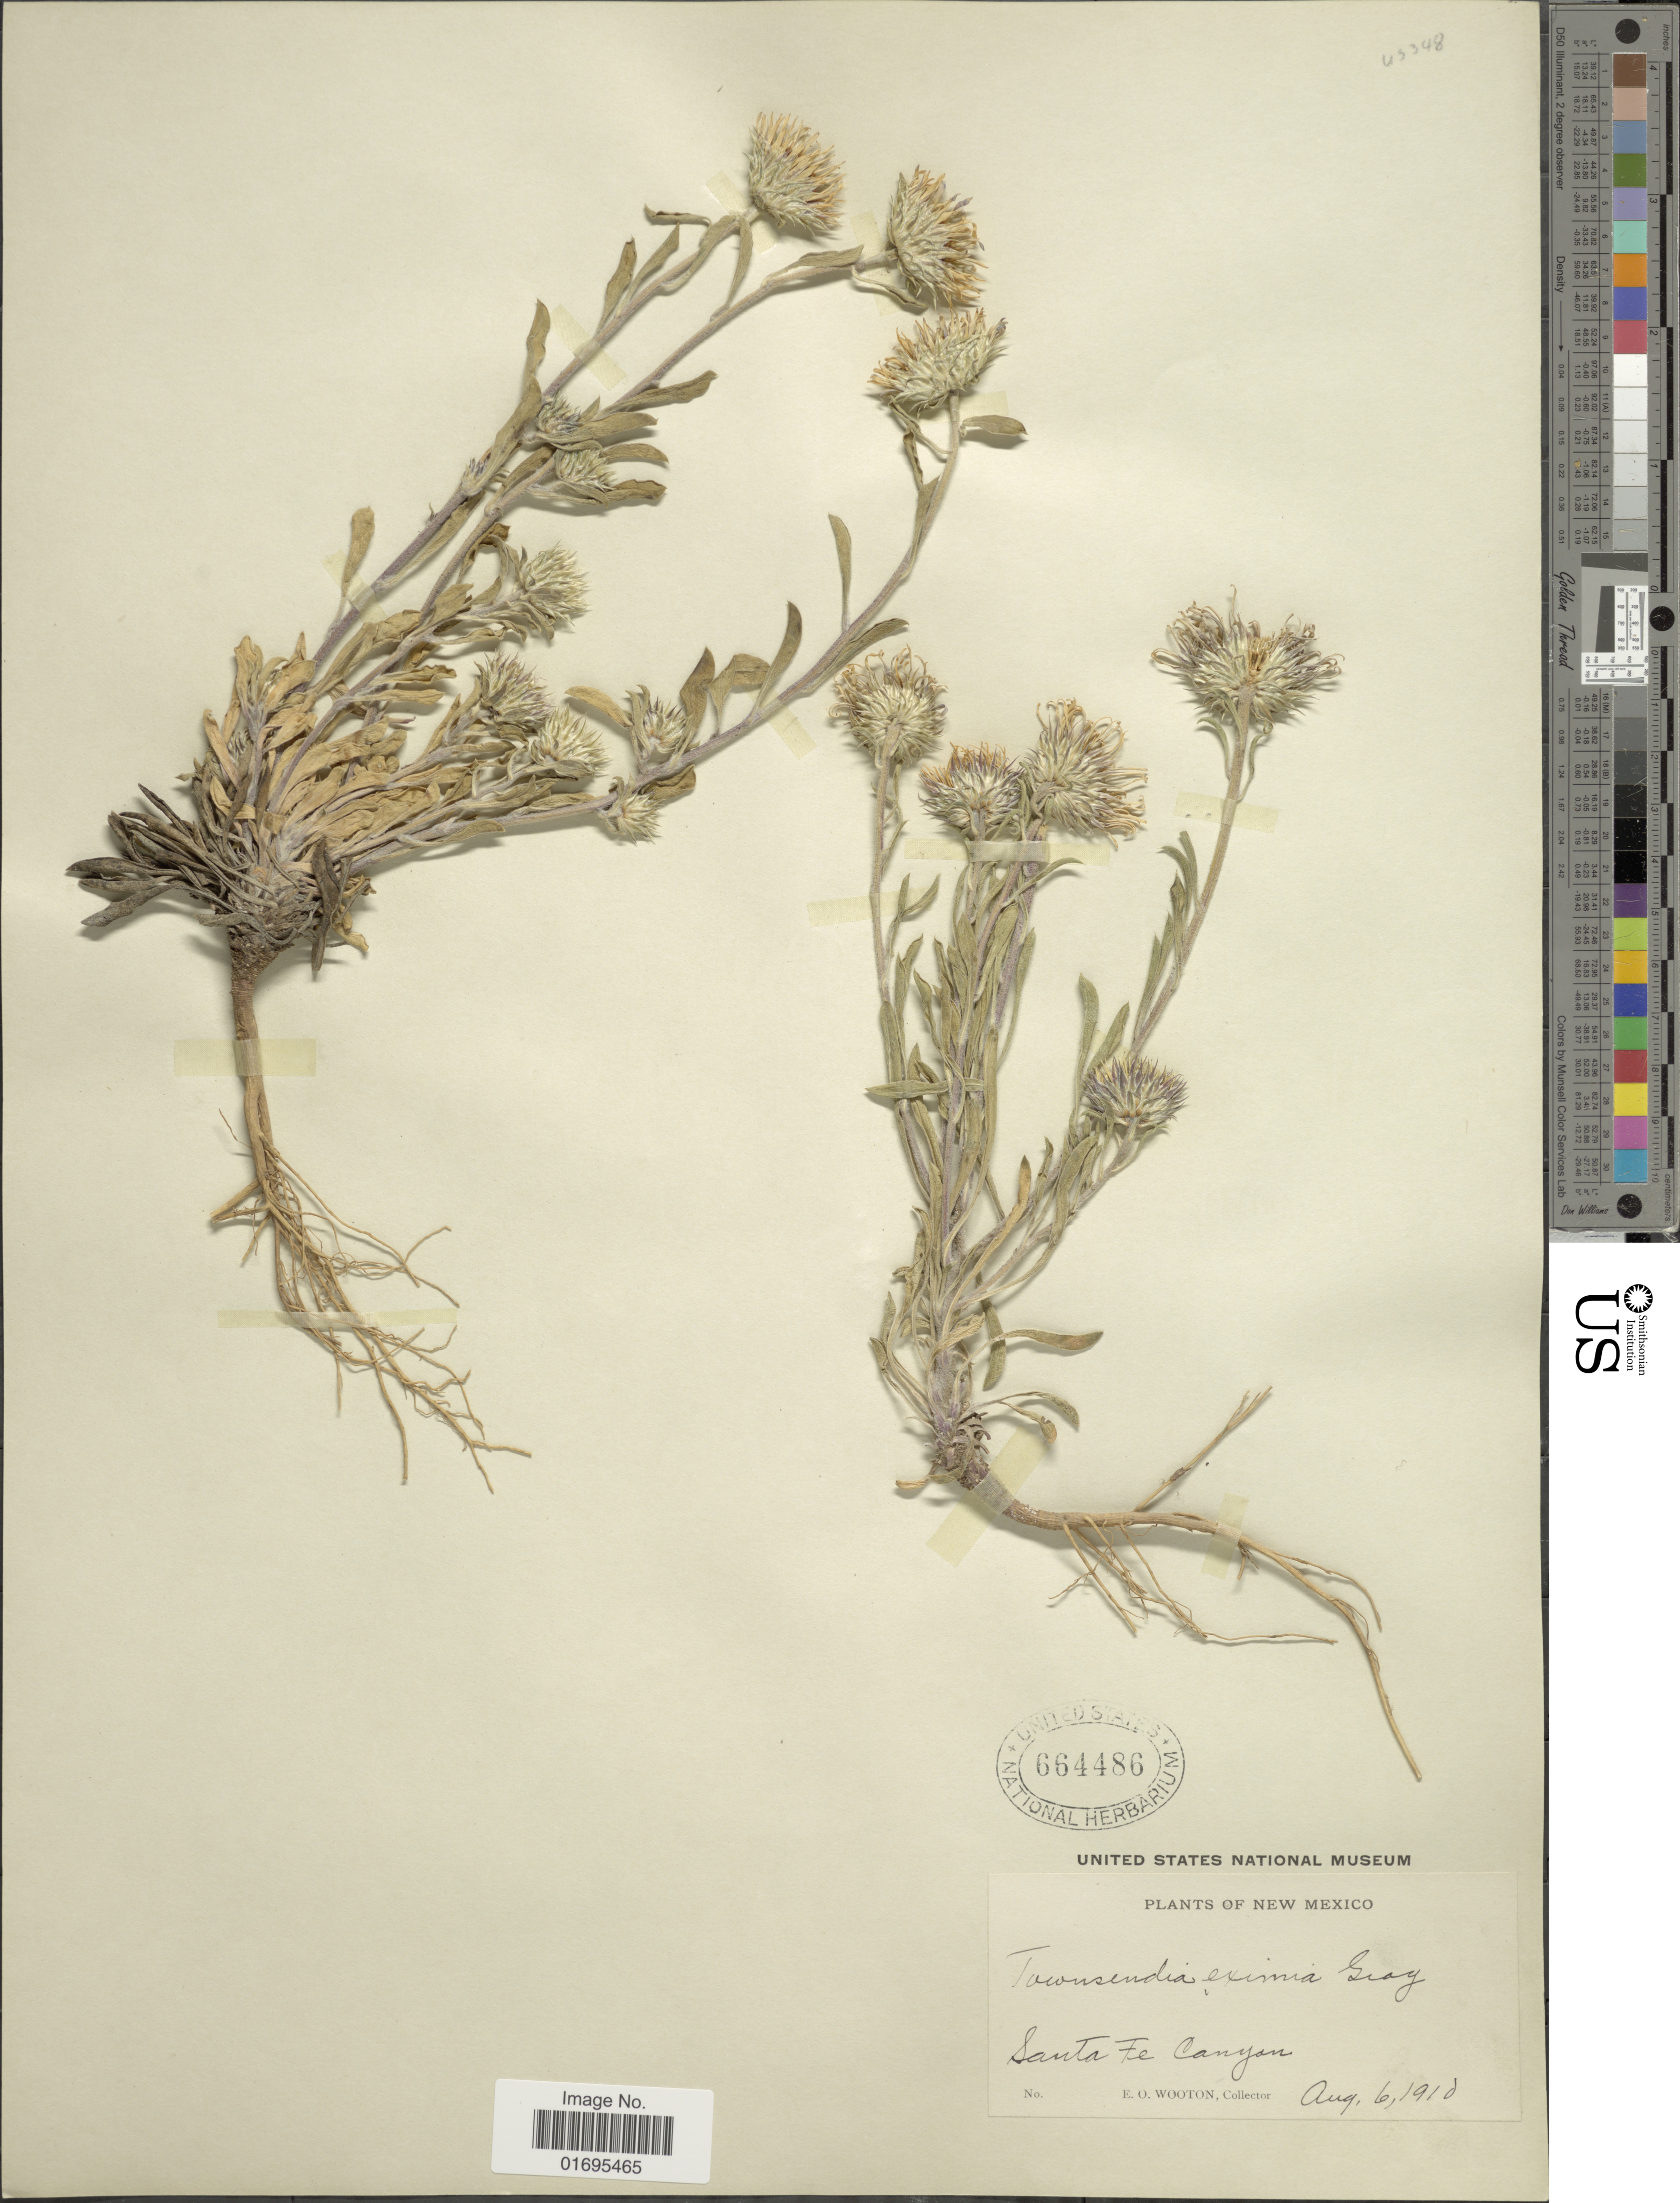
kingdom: Plantae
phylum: Tracheophyta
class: Magnoliopsida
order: Asterales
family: Asteraceae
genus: Townsendia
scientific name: Townsendia eximia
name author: A. Gray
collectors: E. O. Wooton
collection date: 1910-08-06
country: United States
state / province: New Mexico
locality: Santa Fe Canyon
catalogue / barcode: US 664486